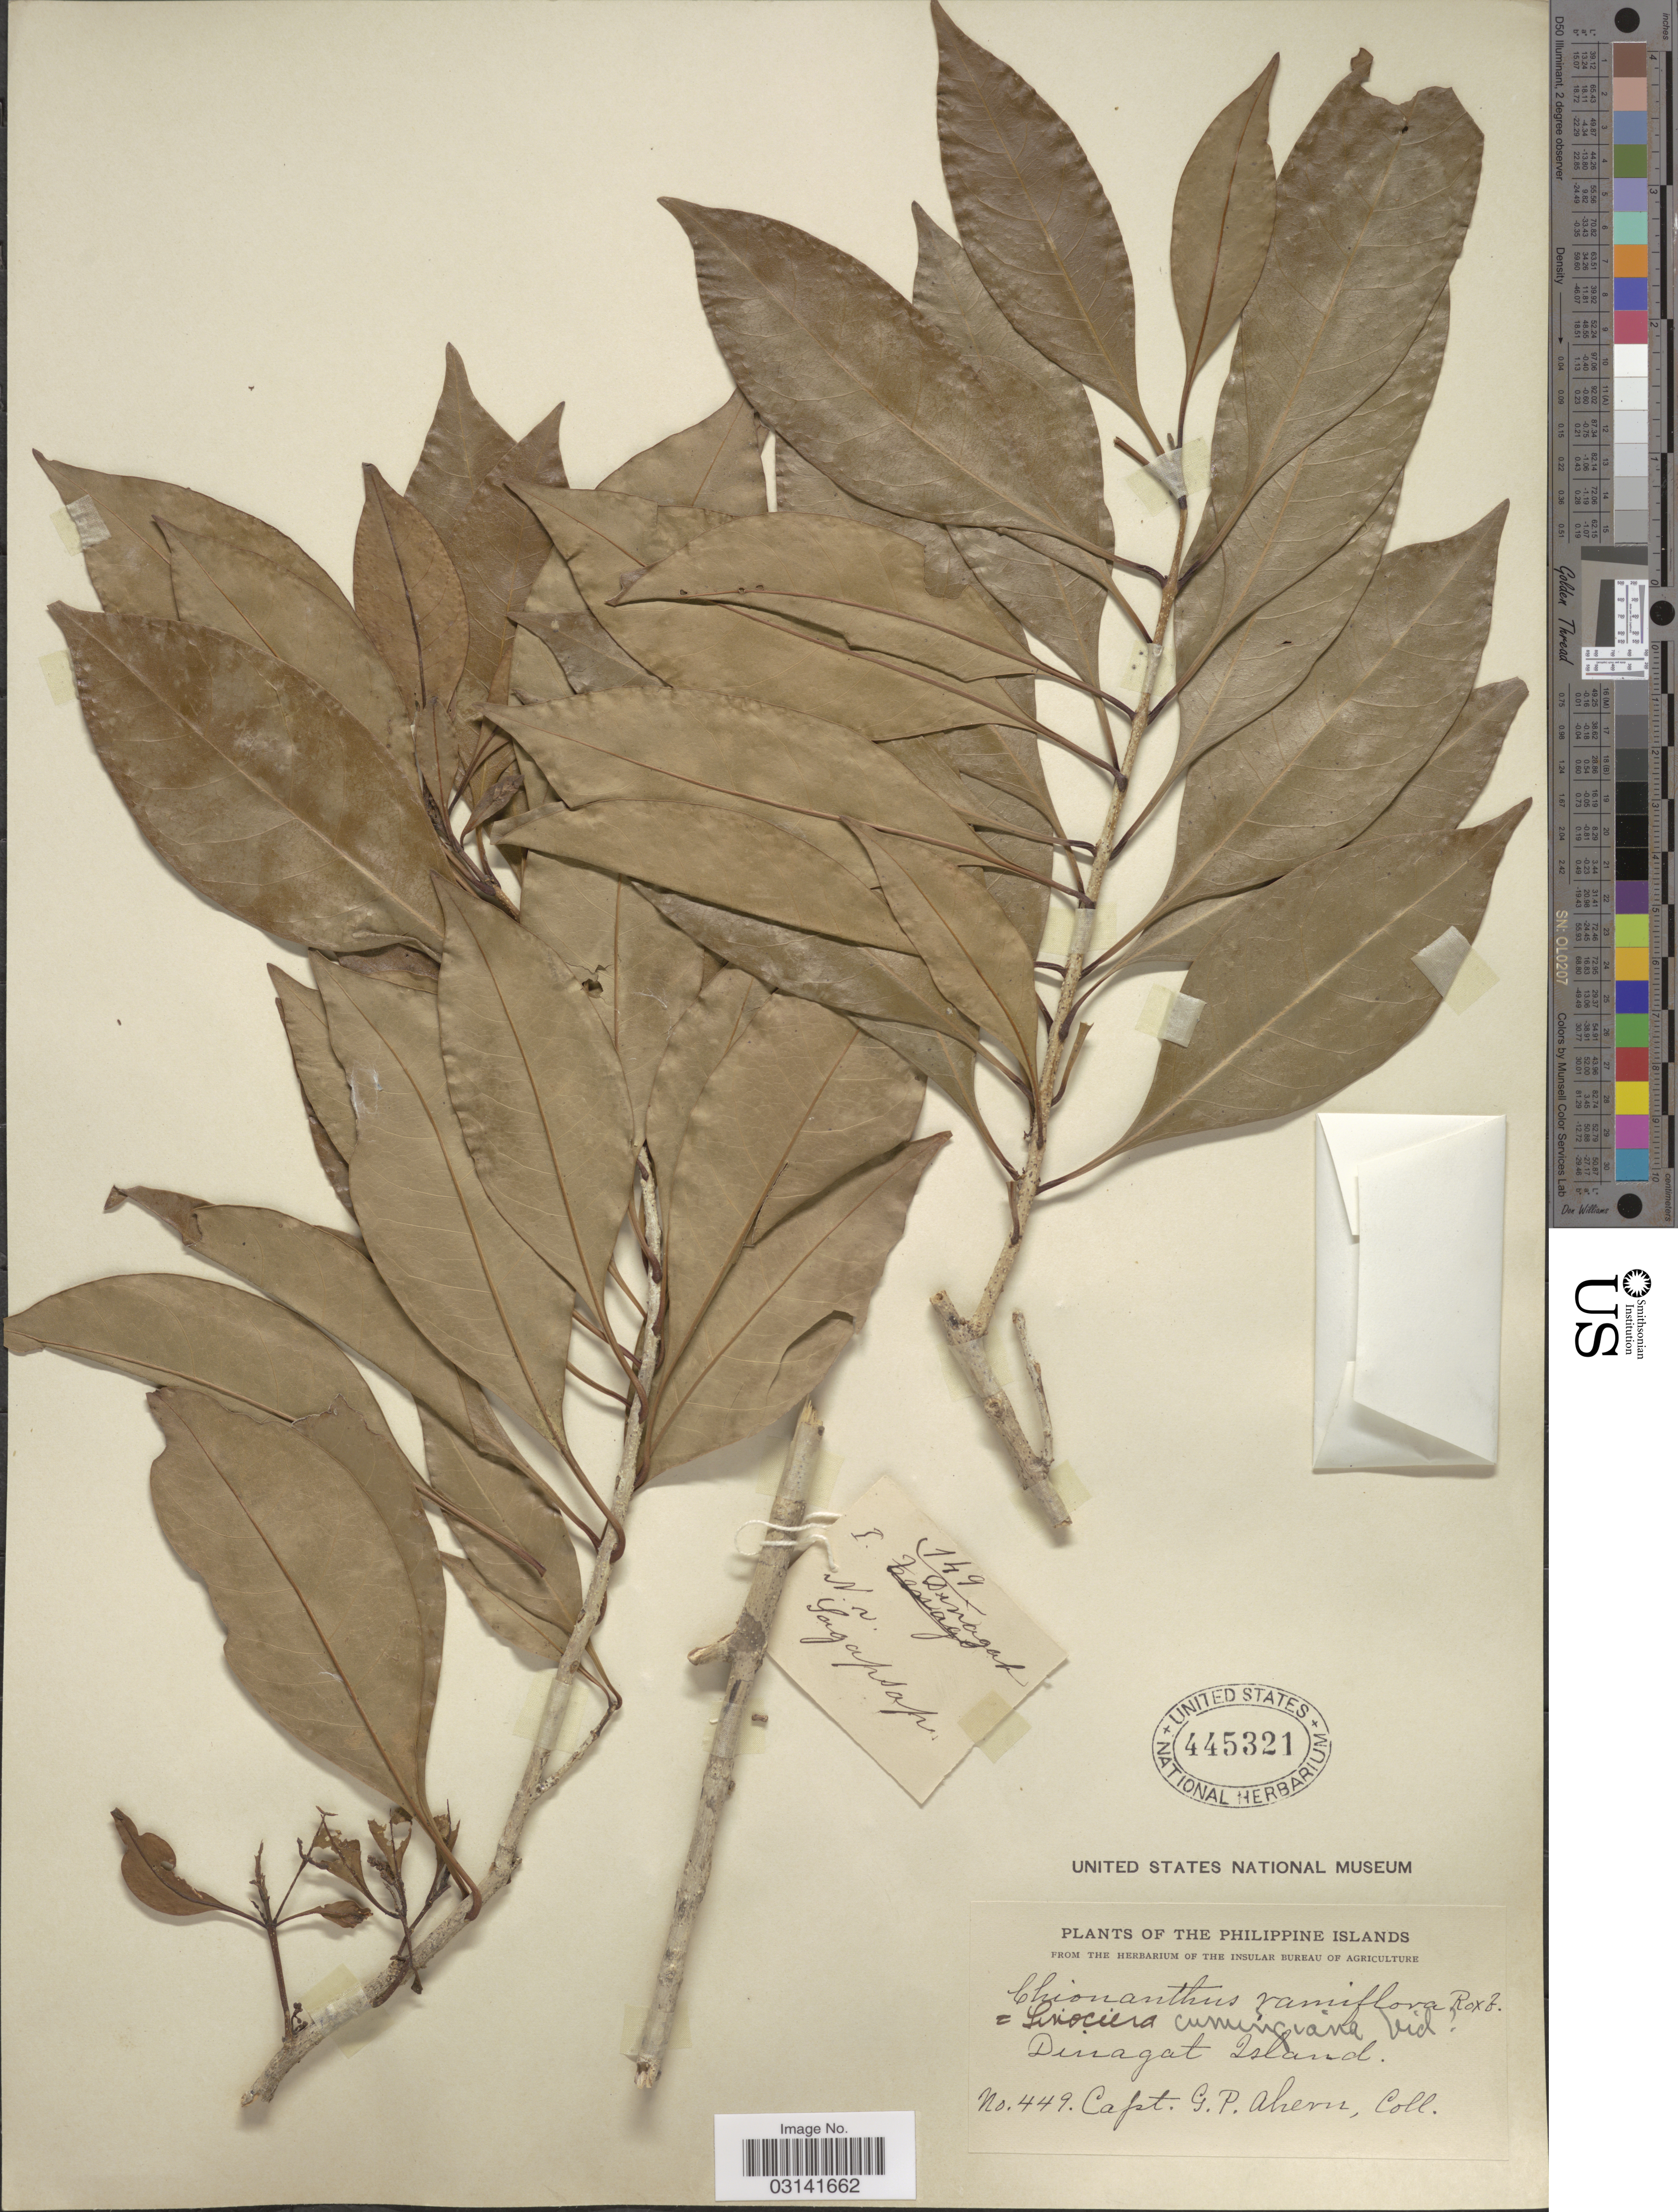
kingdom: Plantae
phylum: Tracheophyta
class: Magnoliopsida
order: Lamiales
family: Oleaceae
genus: Chionanthus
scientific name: Chionanthus ramiflorus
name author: Roxb.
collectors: G. Ahern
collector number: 449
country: Philippines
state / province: Caraga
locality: Dinagat Island.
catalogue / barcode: US 445321